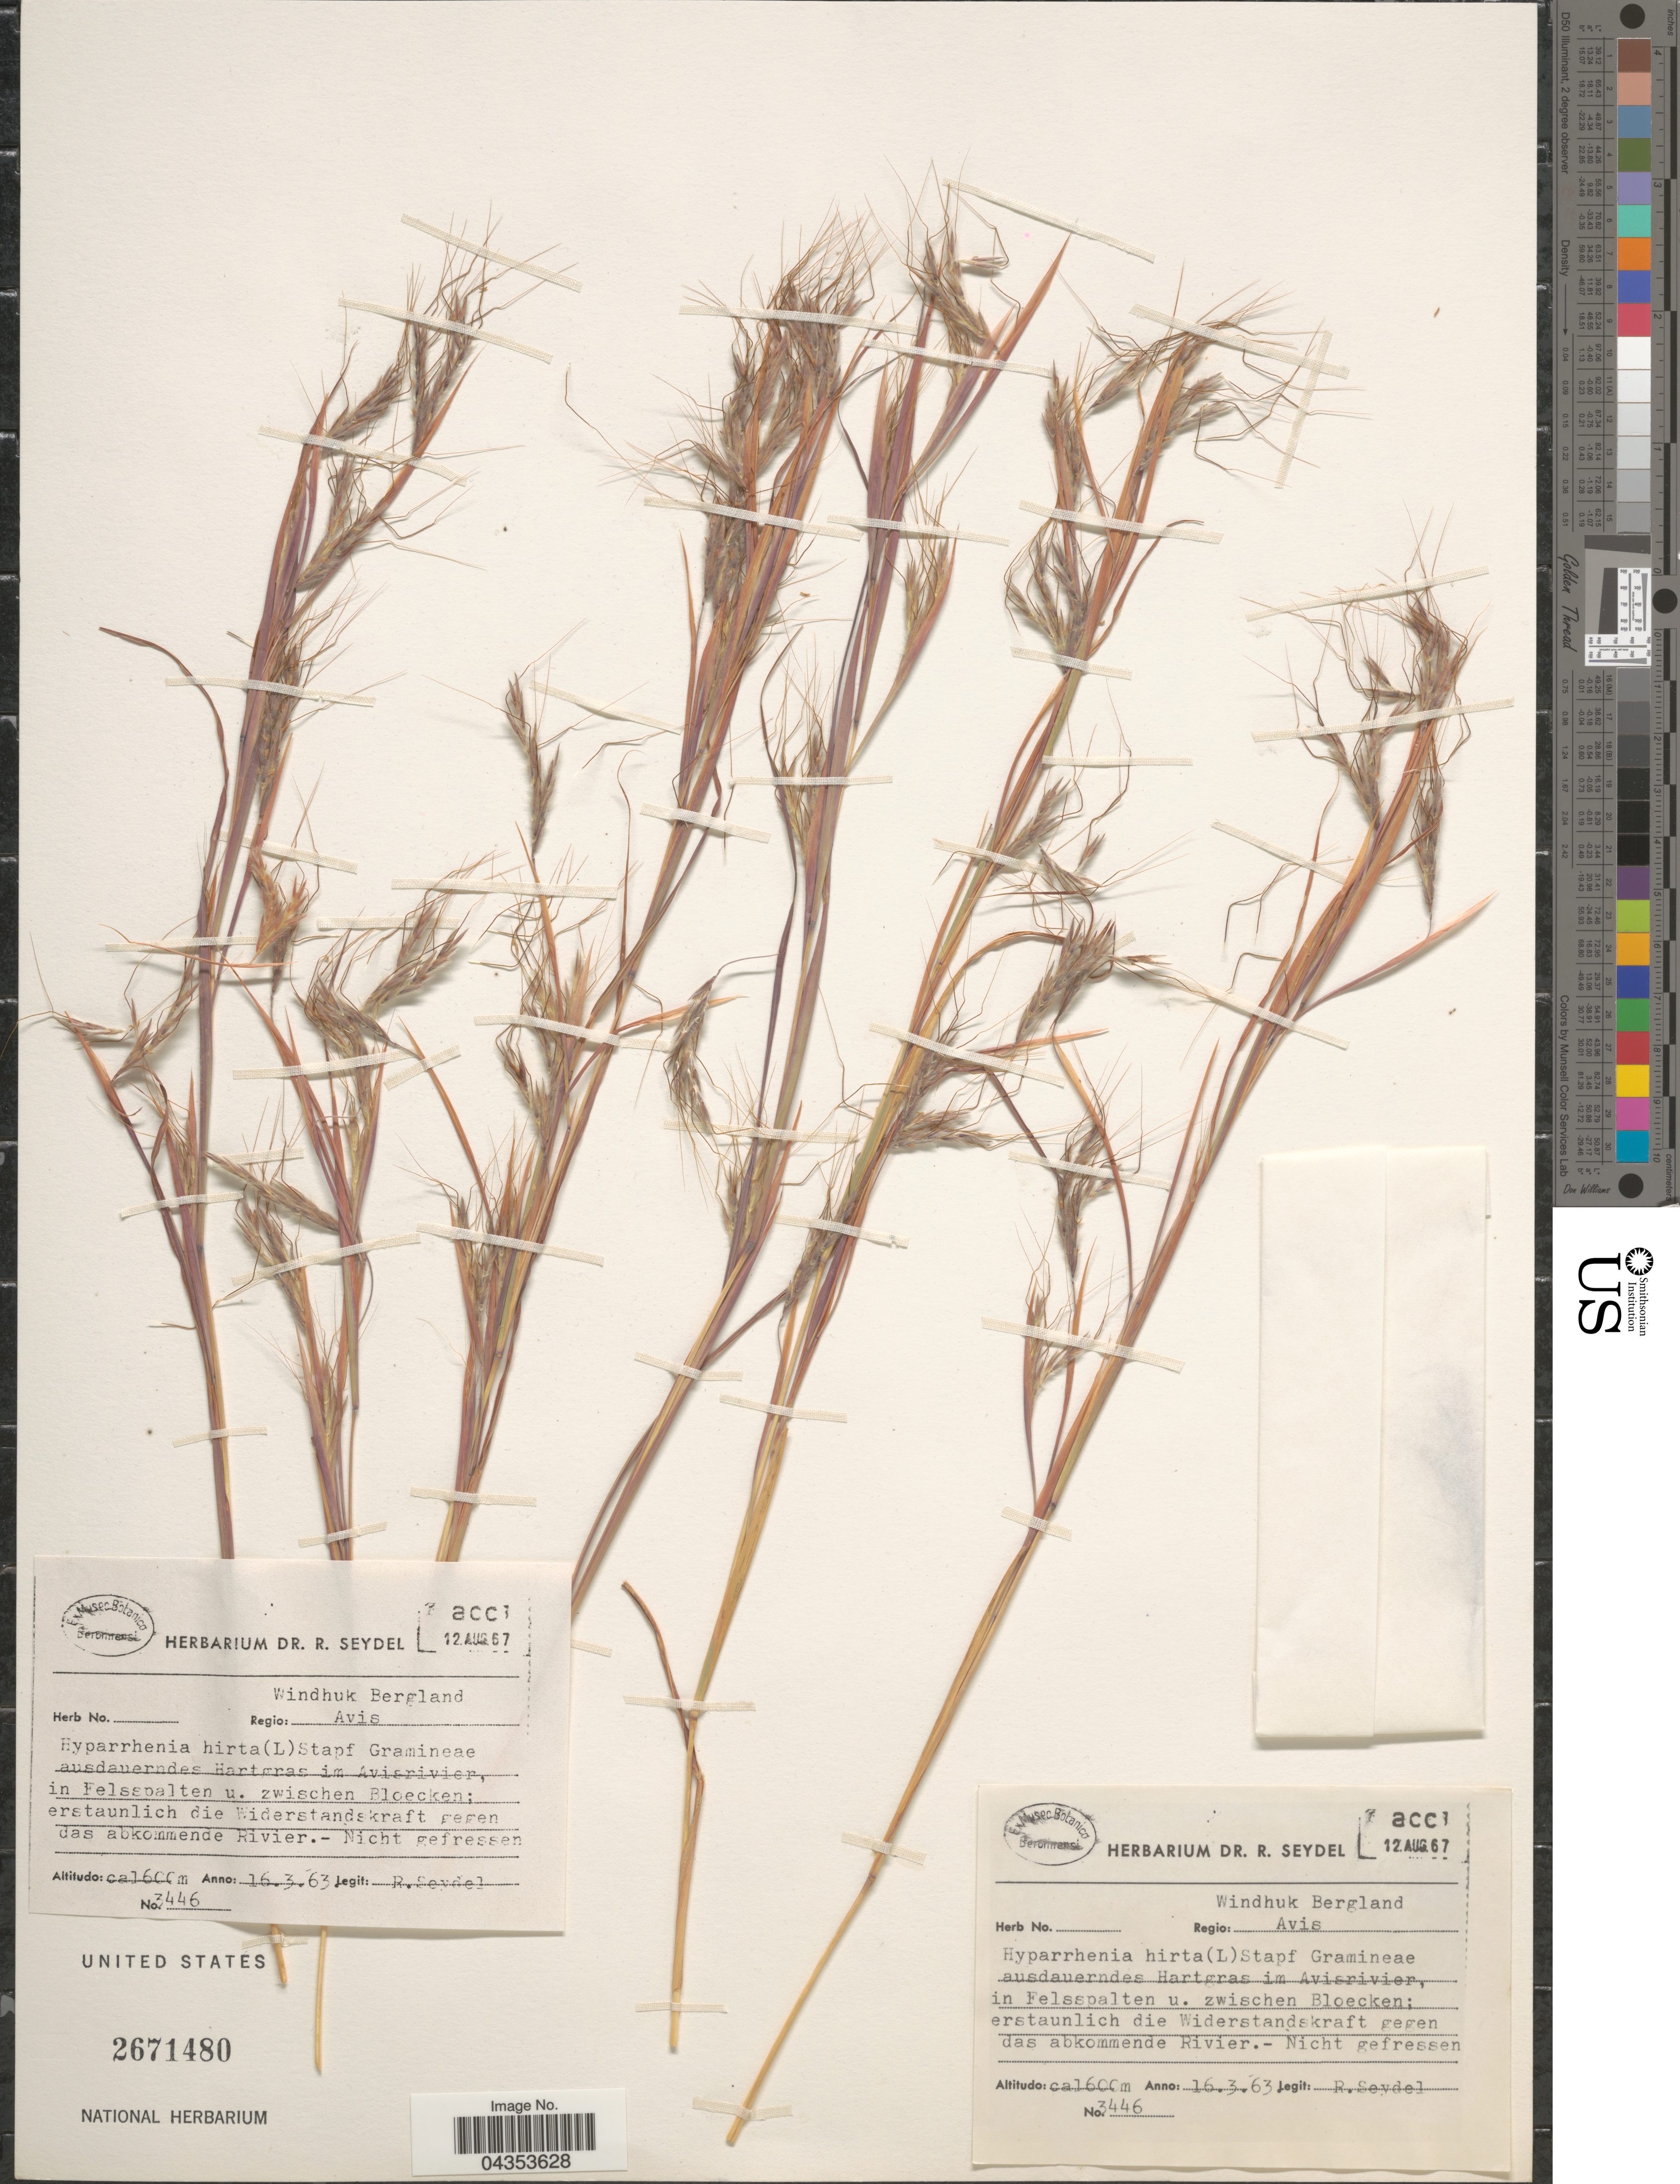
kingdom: Plantae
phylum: Tracheophyta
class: Liliopsida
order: Poales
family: Poaceae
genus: Hyparrhenia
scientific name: Hyparrhenia hirta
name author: (L.) Stapf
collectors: R. Seydel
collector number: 3446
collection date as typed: Transcribed d/m/y: 16/3/63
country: Namibia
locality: Regio: Windhuk Bergland Avis. In Felsspalten u. zwischen Bloecken; erstaunlich die Widerstandskraft gegen das abkommende Rivier.-Nicht gefressen.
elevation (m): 1600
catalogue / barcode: US 2671480